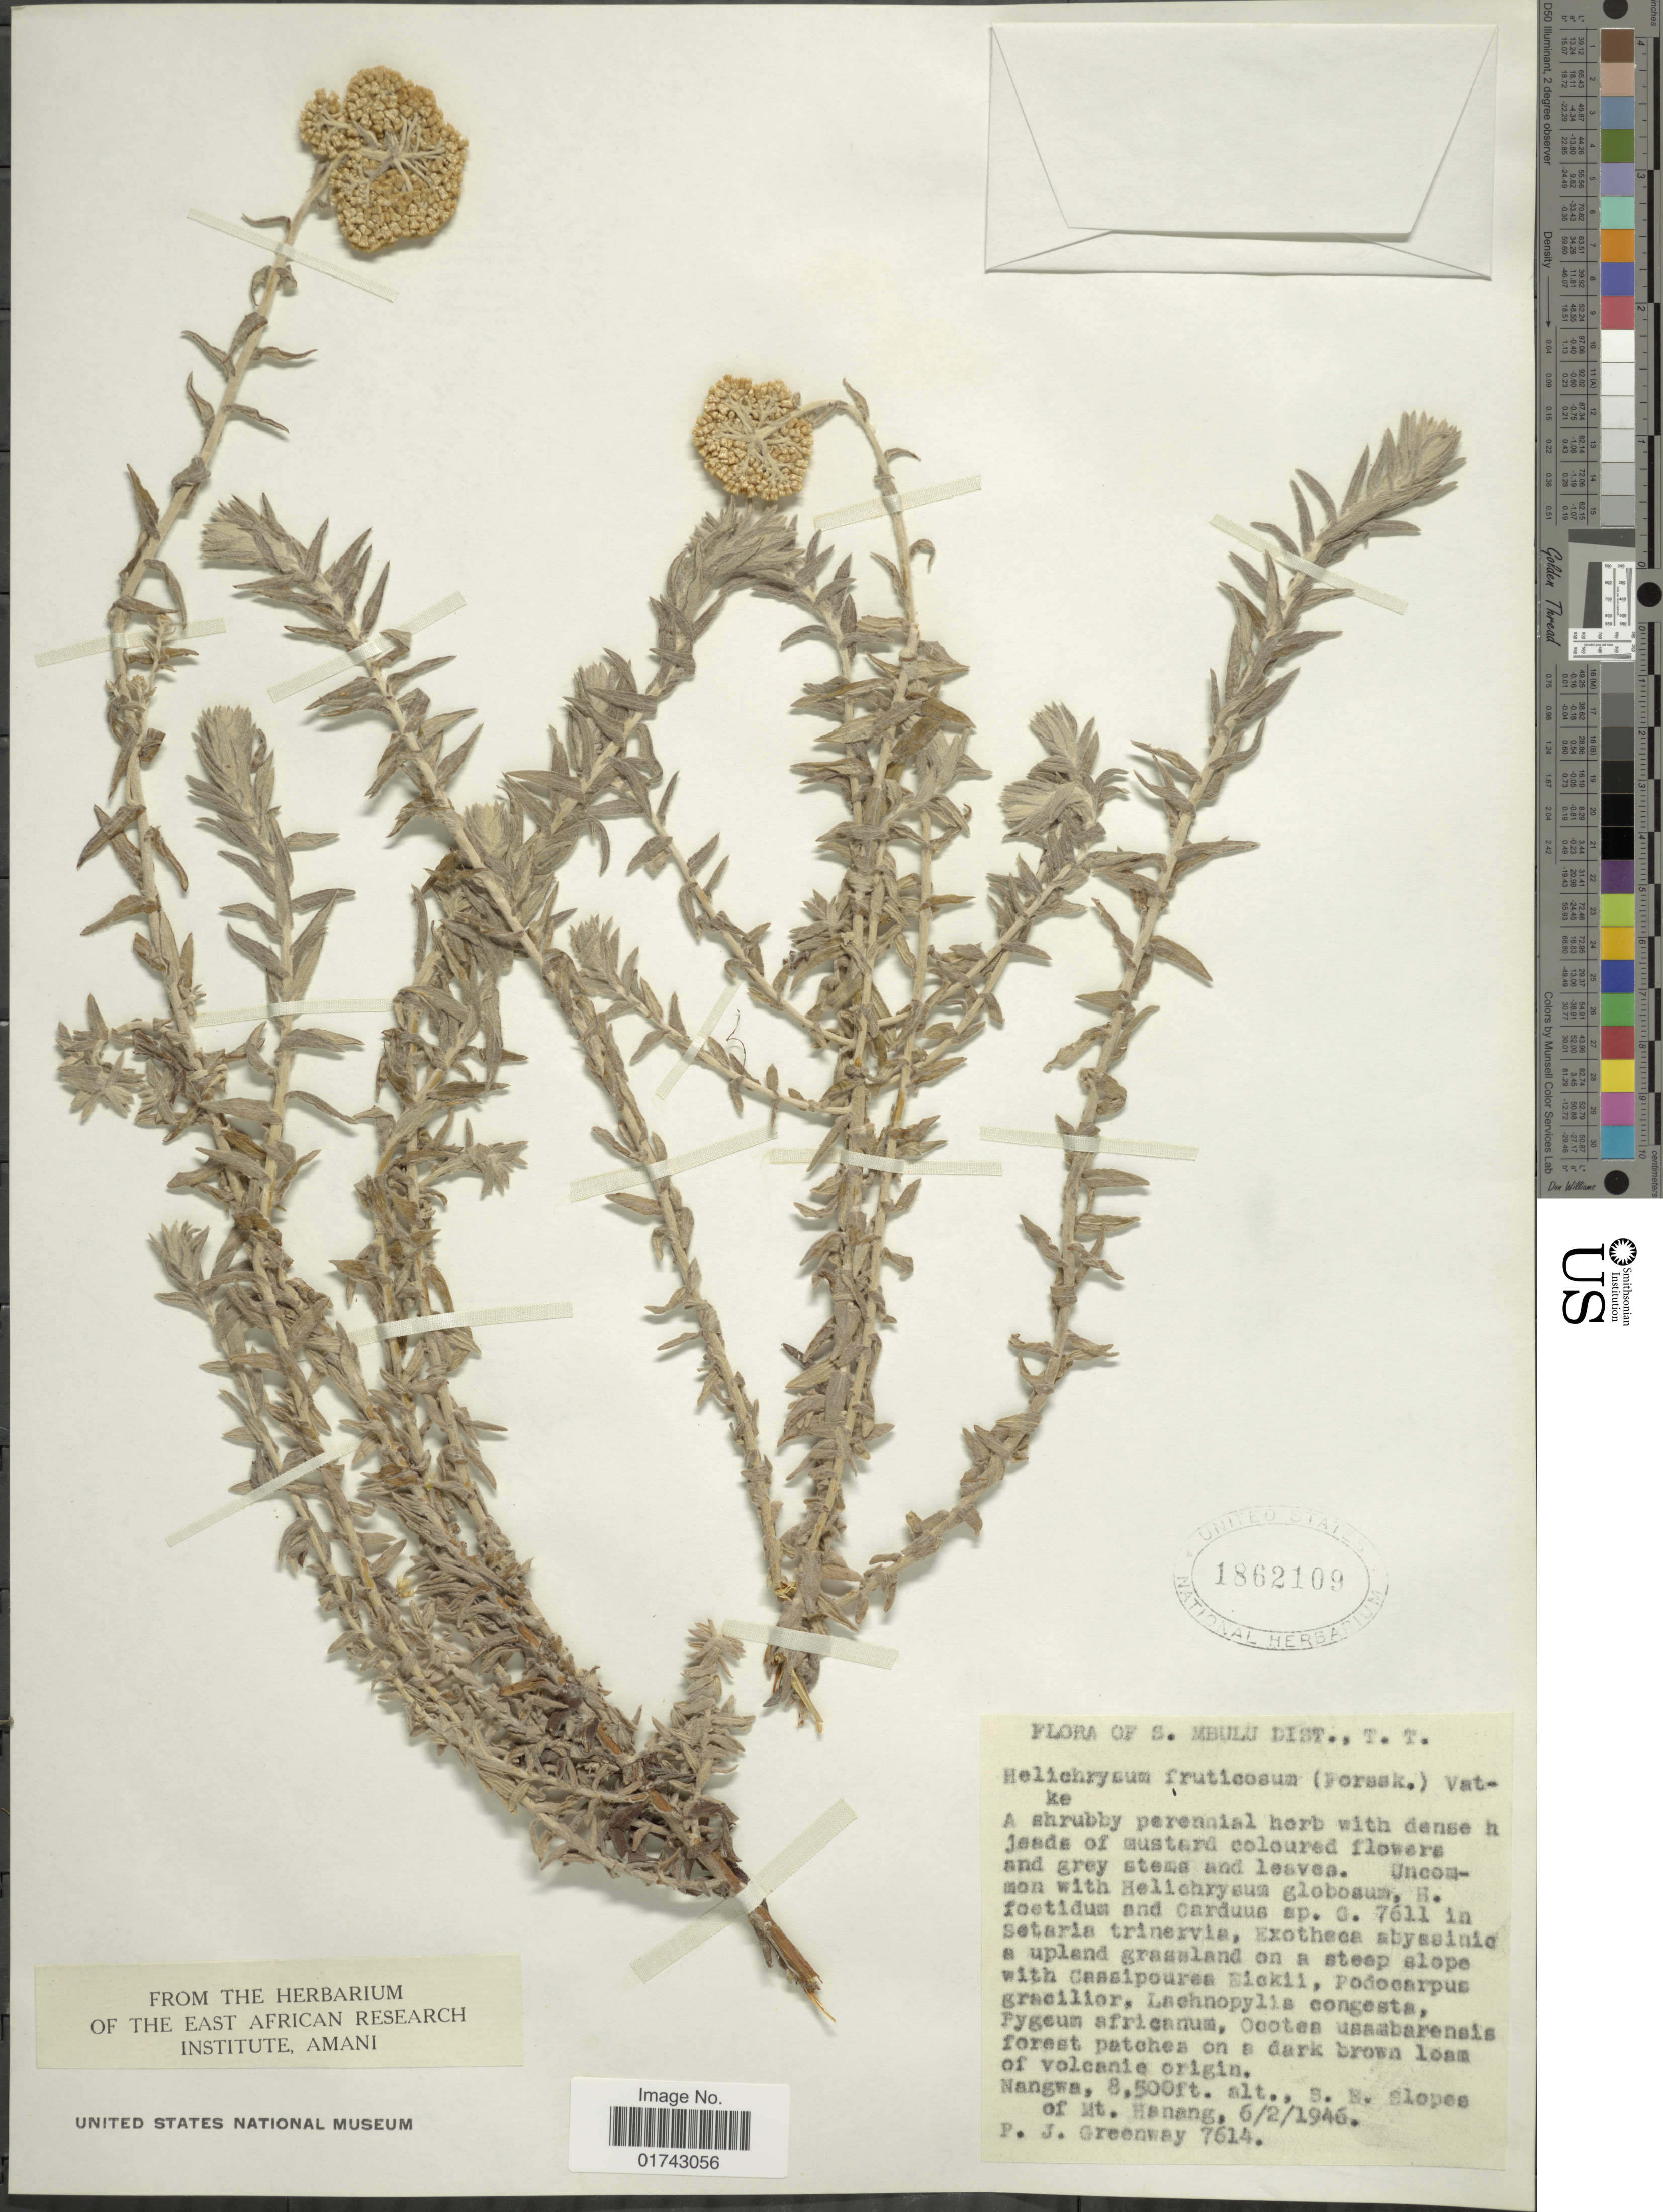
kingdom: Plantae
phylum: Tracheophyta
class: Magnoliopsida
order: Asterales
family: Asteraceae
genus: Helichrysum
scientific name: Helichrysum forskahlii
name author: (J.F. Gmel.) Hilliard & B.L. Burtt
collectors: P. J. Greenway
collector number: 7614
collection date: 1945-02-06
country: Tanzania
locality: Mbulu Dist., T. T. Nangwa, S. E. slopes of Mt. Hanang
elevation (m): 2591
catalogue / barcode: US 1862109